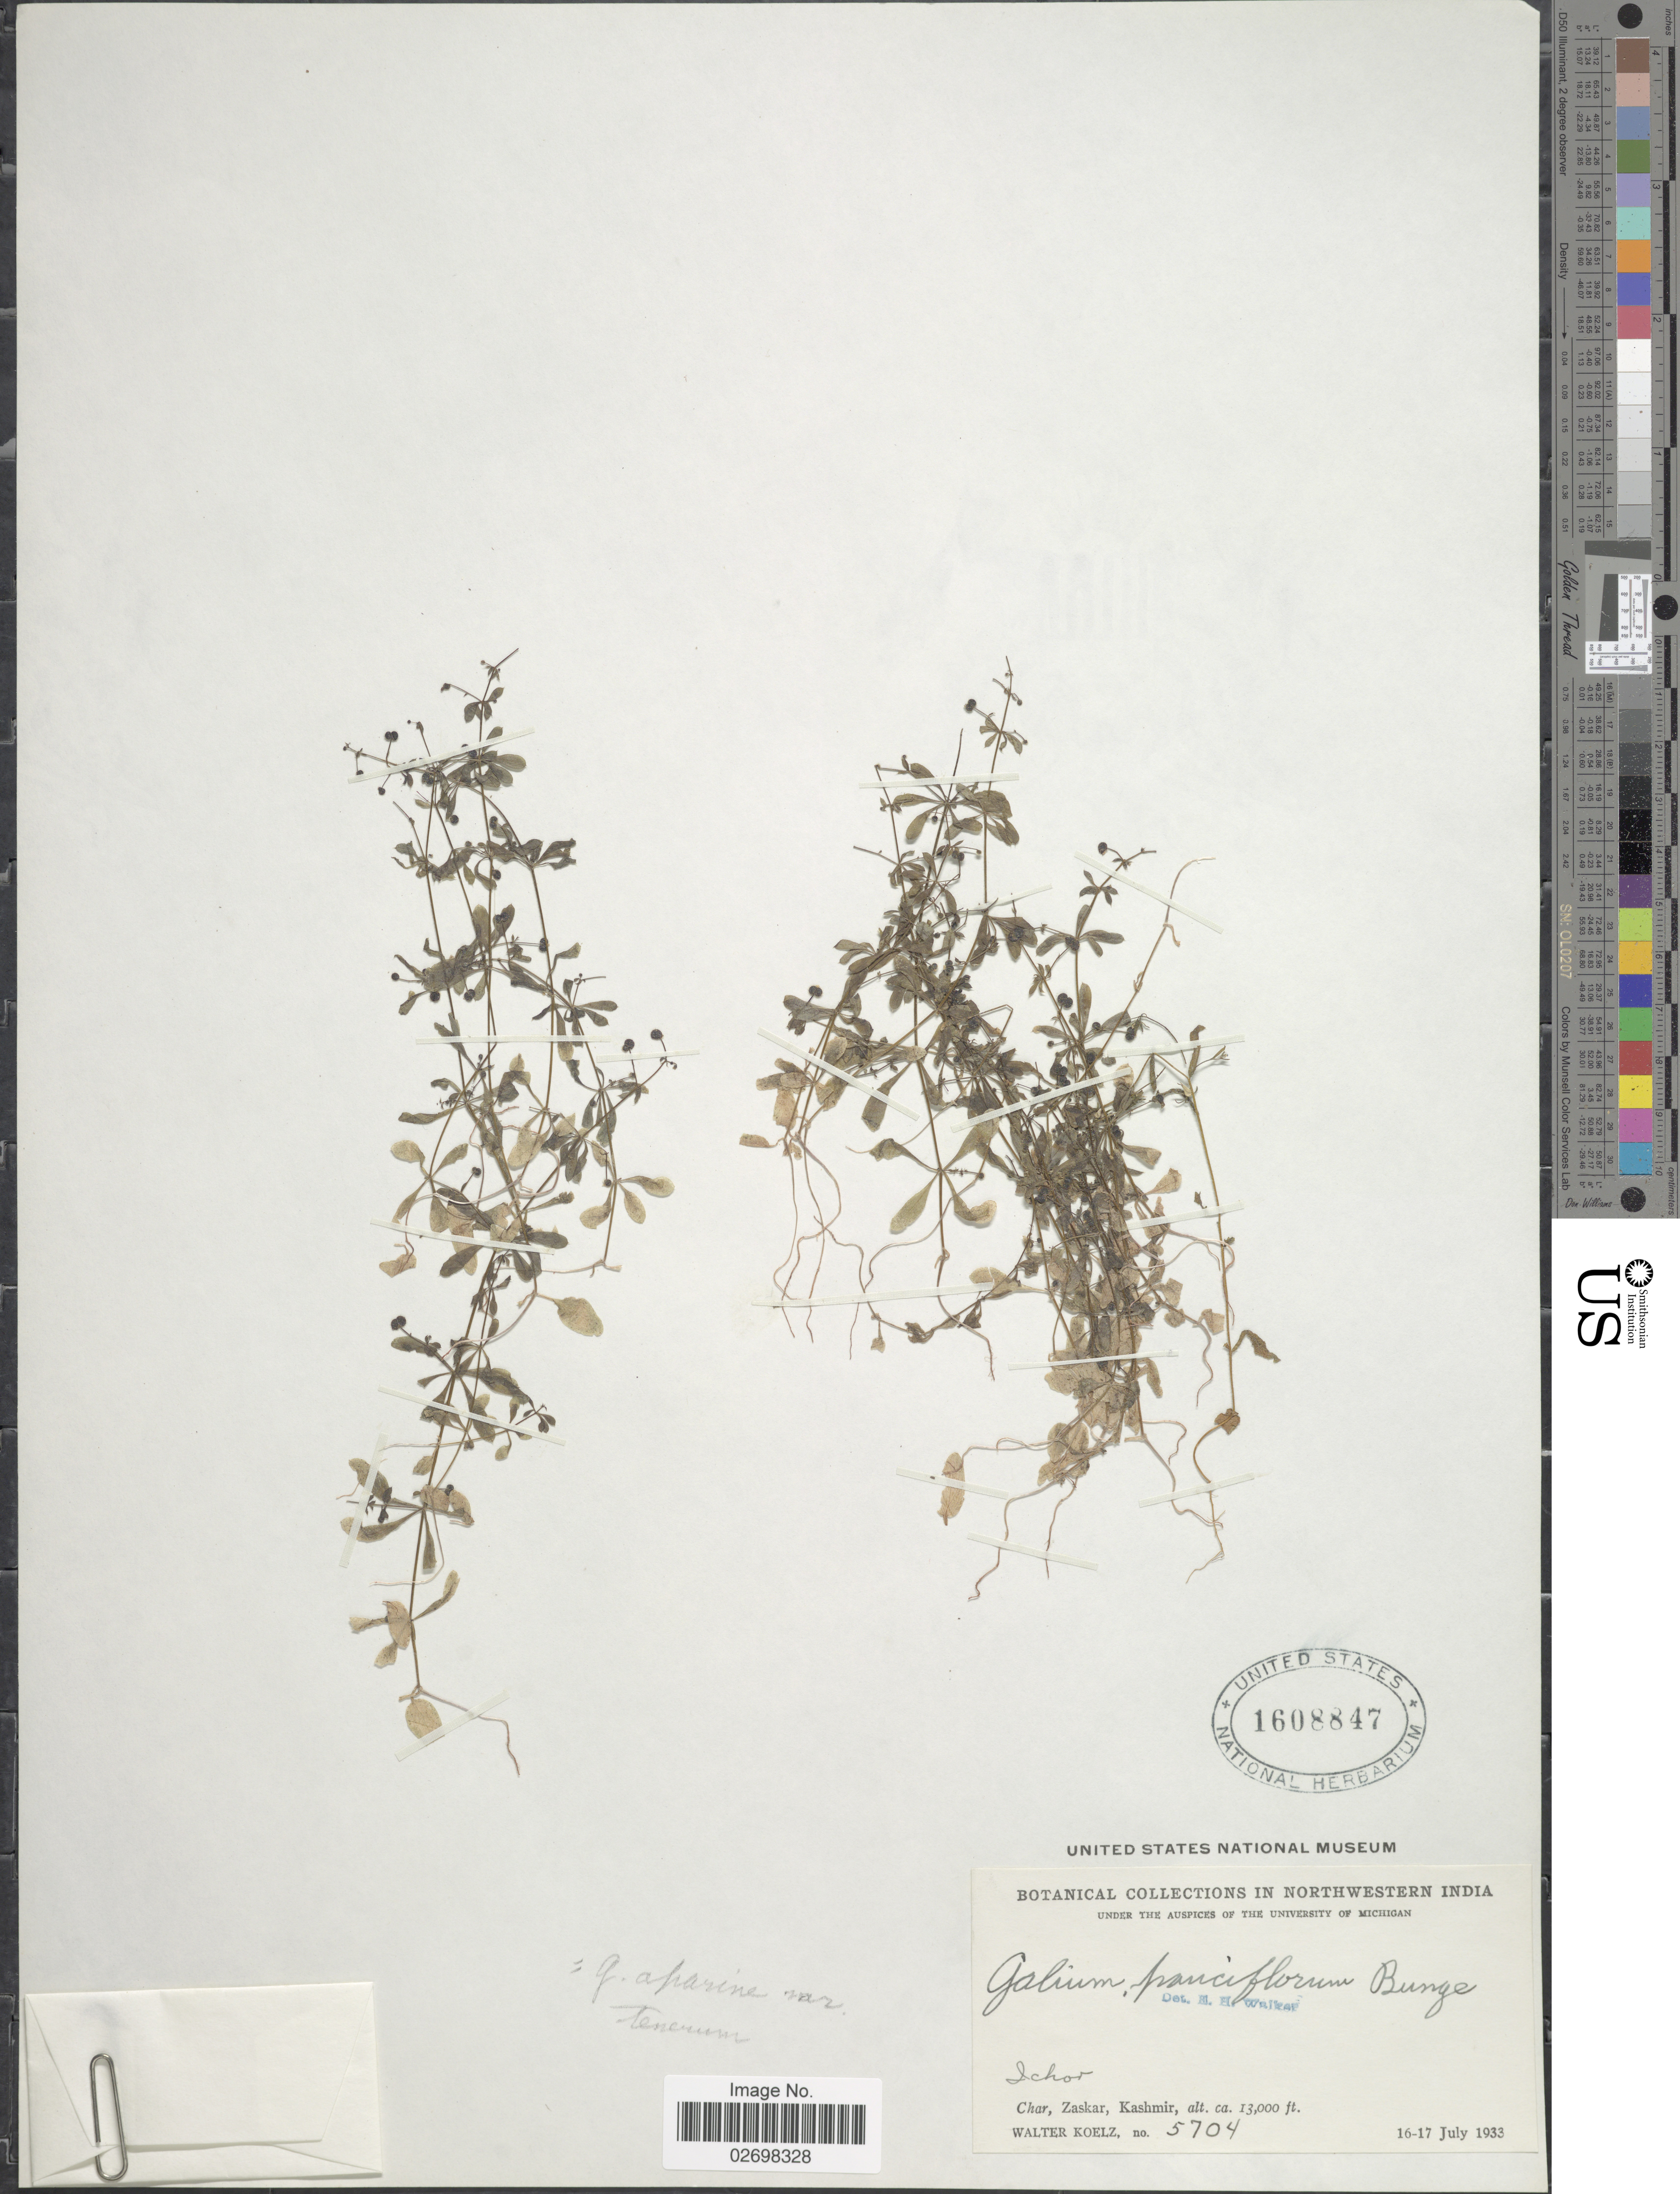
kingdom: Plantae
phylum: Tracheophyta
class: Magnoliopsida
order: Gentianales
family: Rubiaceae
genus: Galium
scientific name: Galium aparine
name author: L.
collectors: W. N. Koelz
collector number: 5704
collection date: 1933-07-16/1933-07-17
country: India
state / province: Jammu and Kashmir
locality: Northwestern India, Ichow, Char, Zaskar, Kashmir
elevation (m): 3962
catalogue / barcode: US 1608847